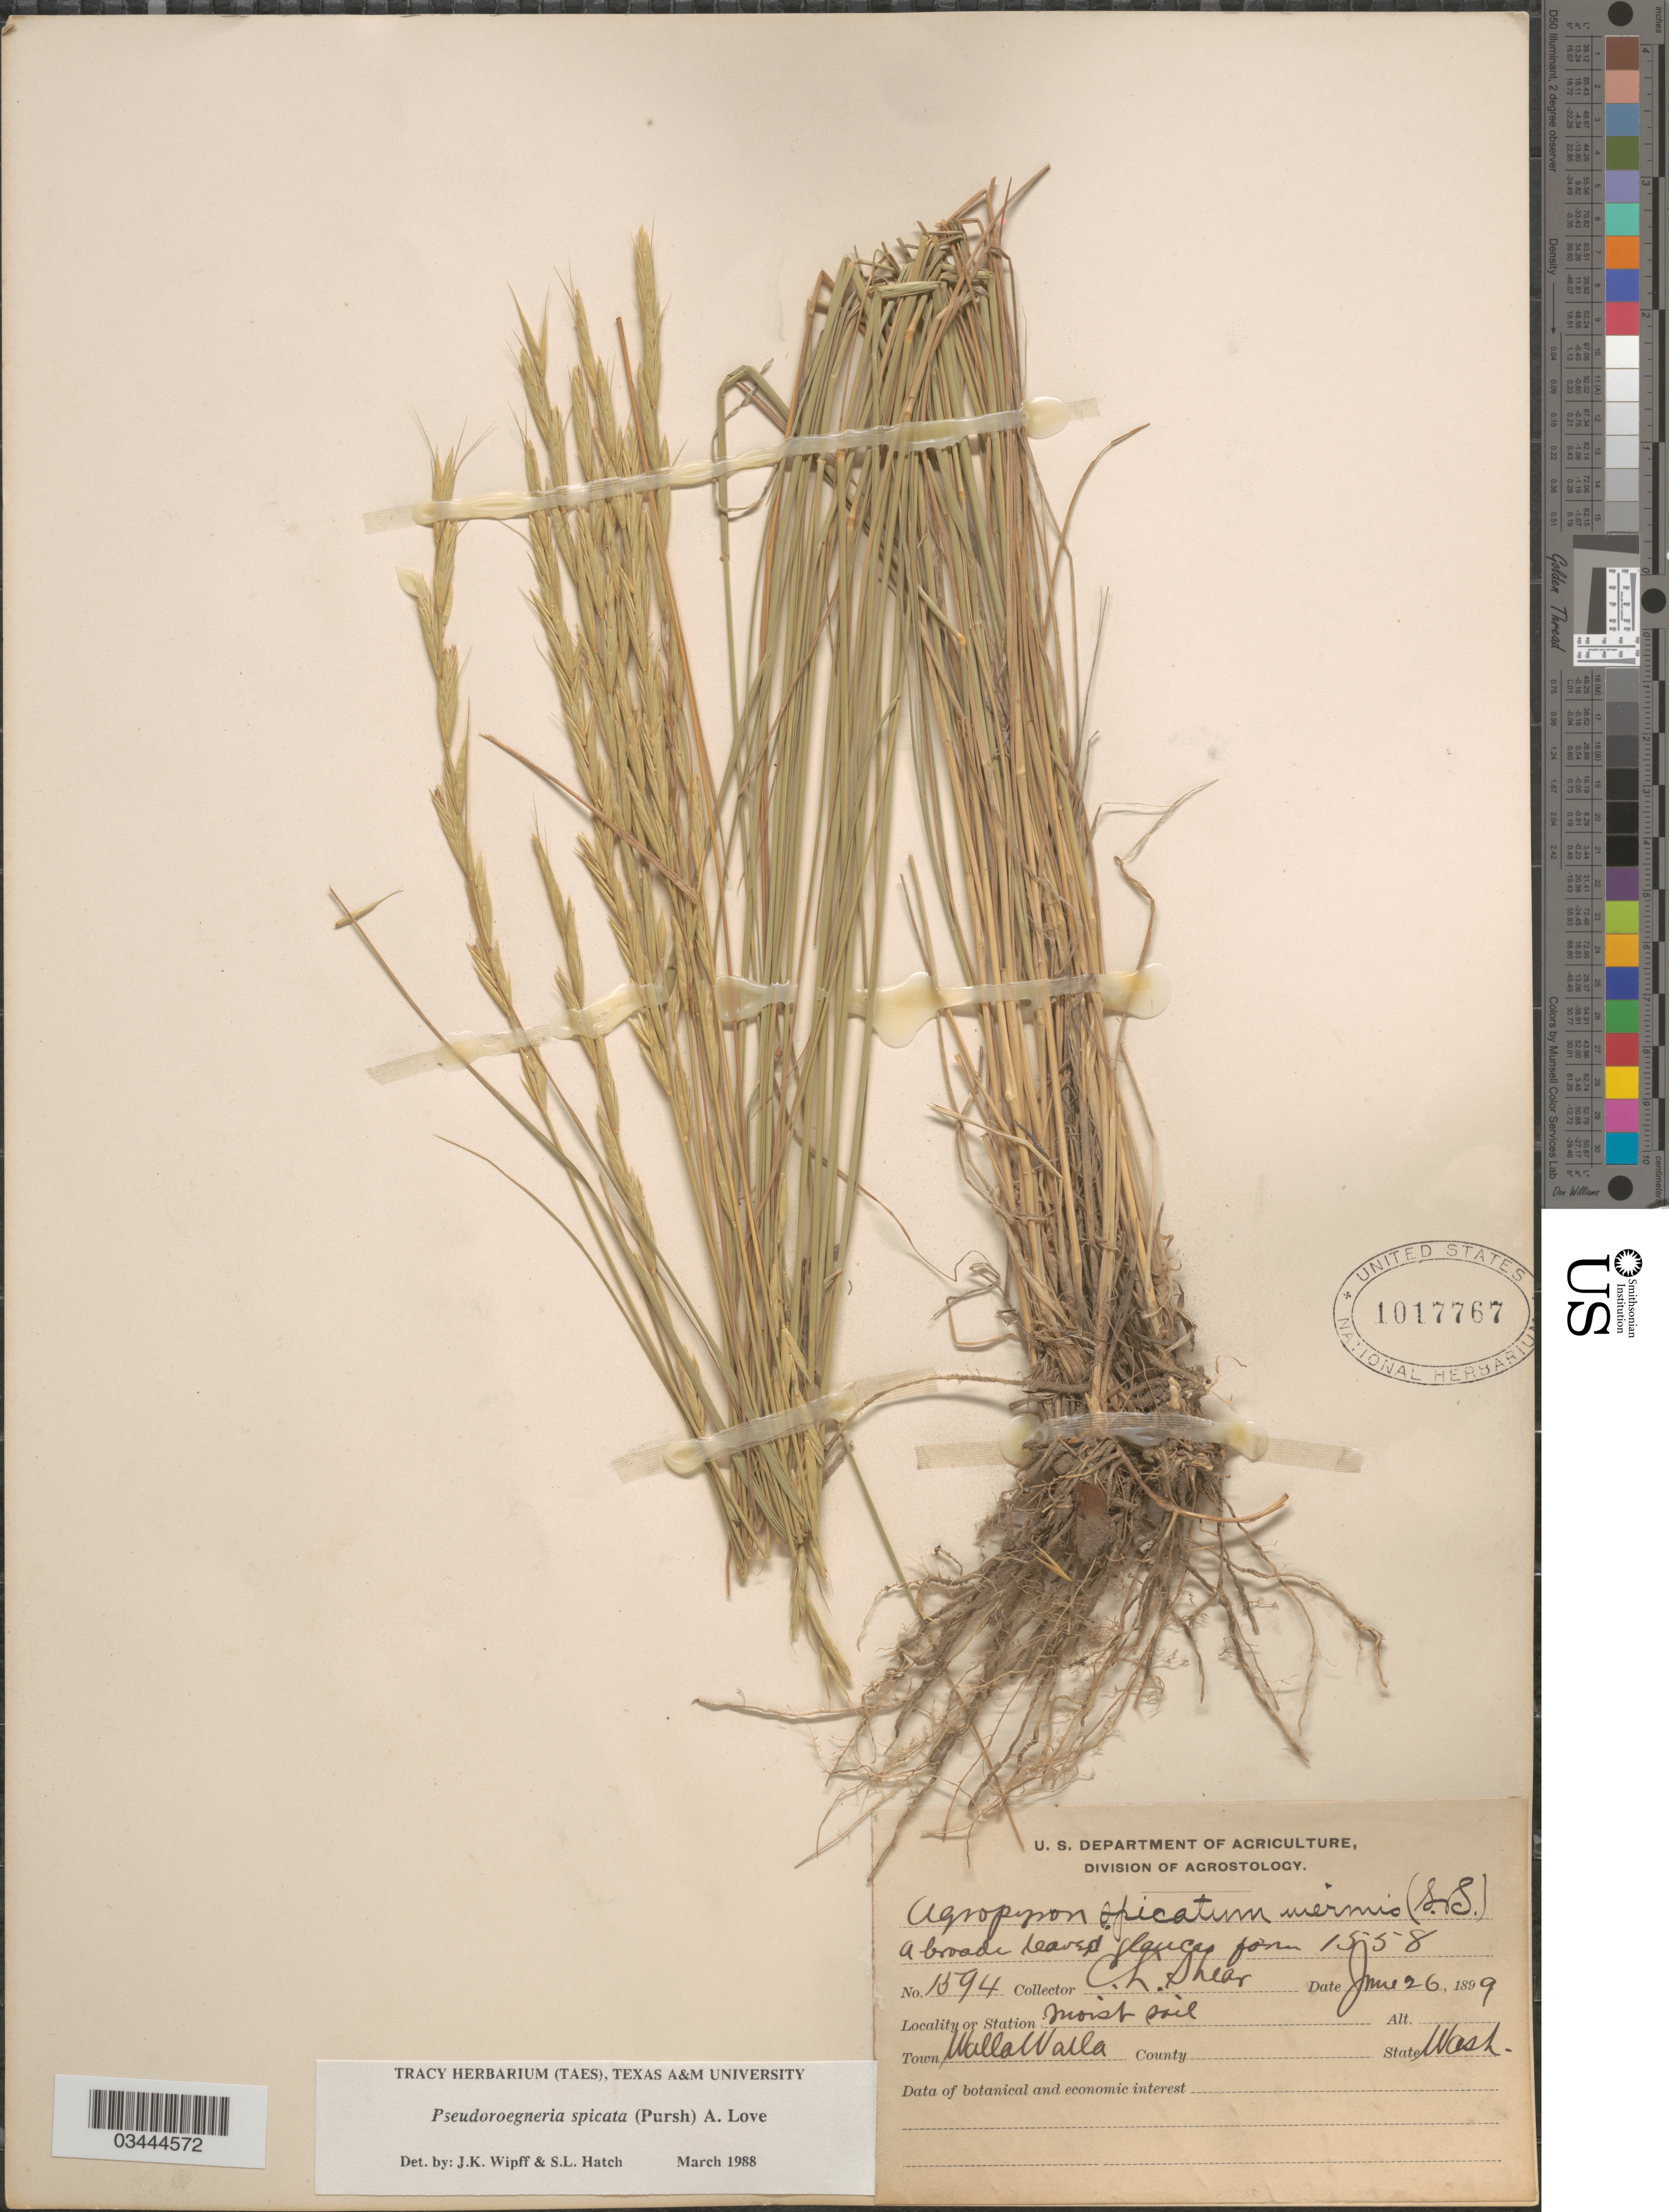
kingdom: Plantae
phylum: Tracheophyta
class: Liliopsida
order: Poales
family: Poaceae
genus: Pseudoroegneria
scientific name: Pseudoroegneria spicata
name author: (Pursh) Á. Löve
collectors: C. L. Shear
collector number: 1594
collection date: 1889-06-26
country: United States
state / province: Washington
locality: Town WallaWalla.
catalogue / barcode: US 1017767